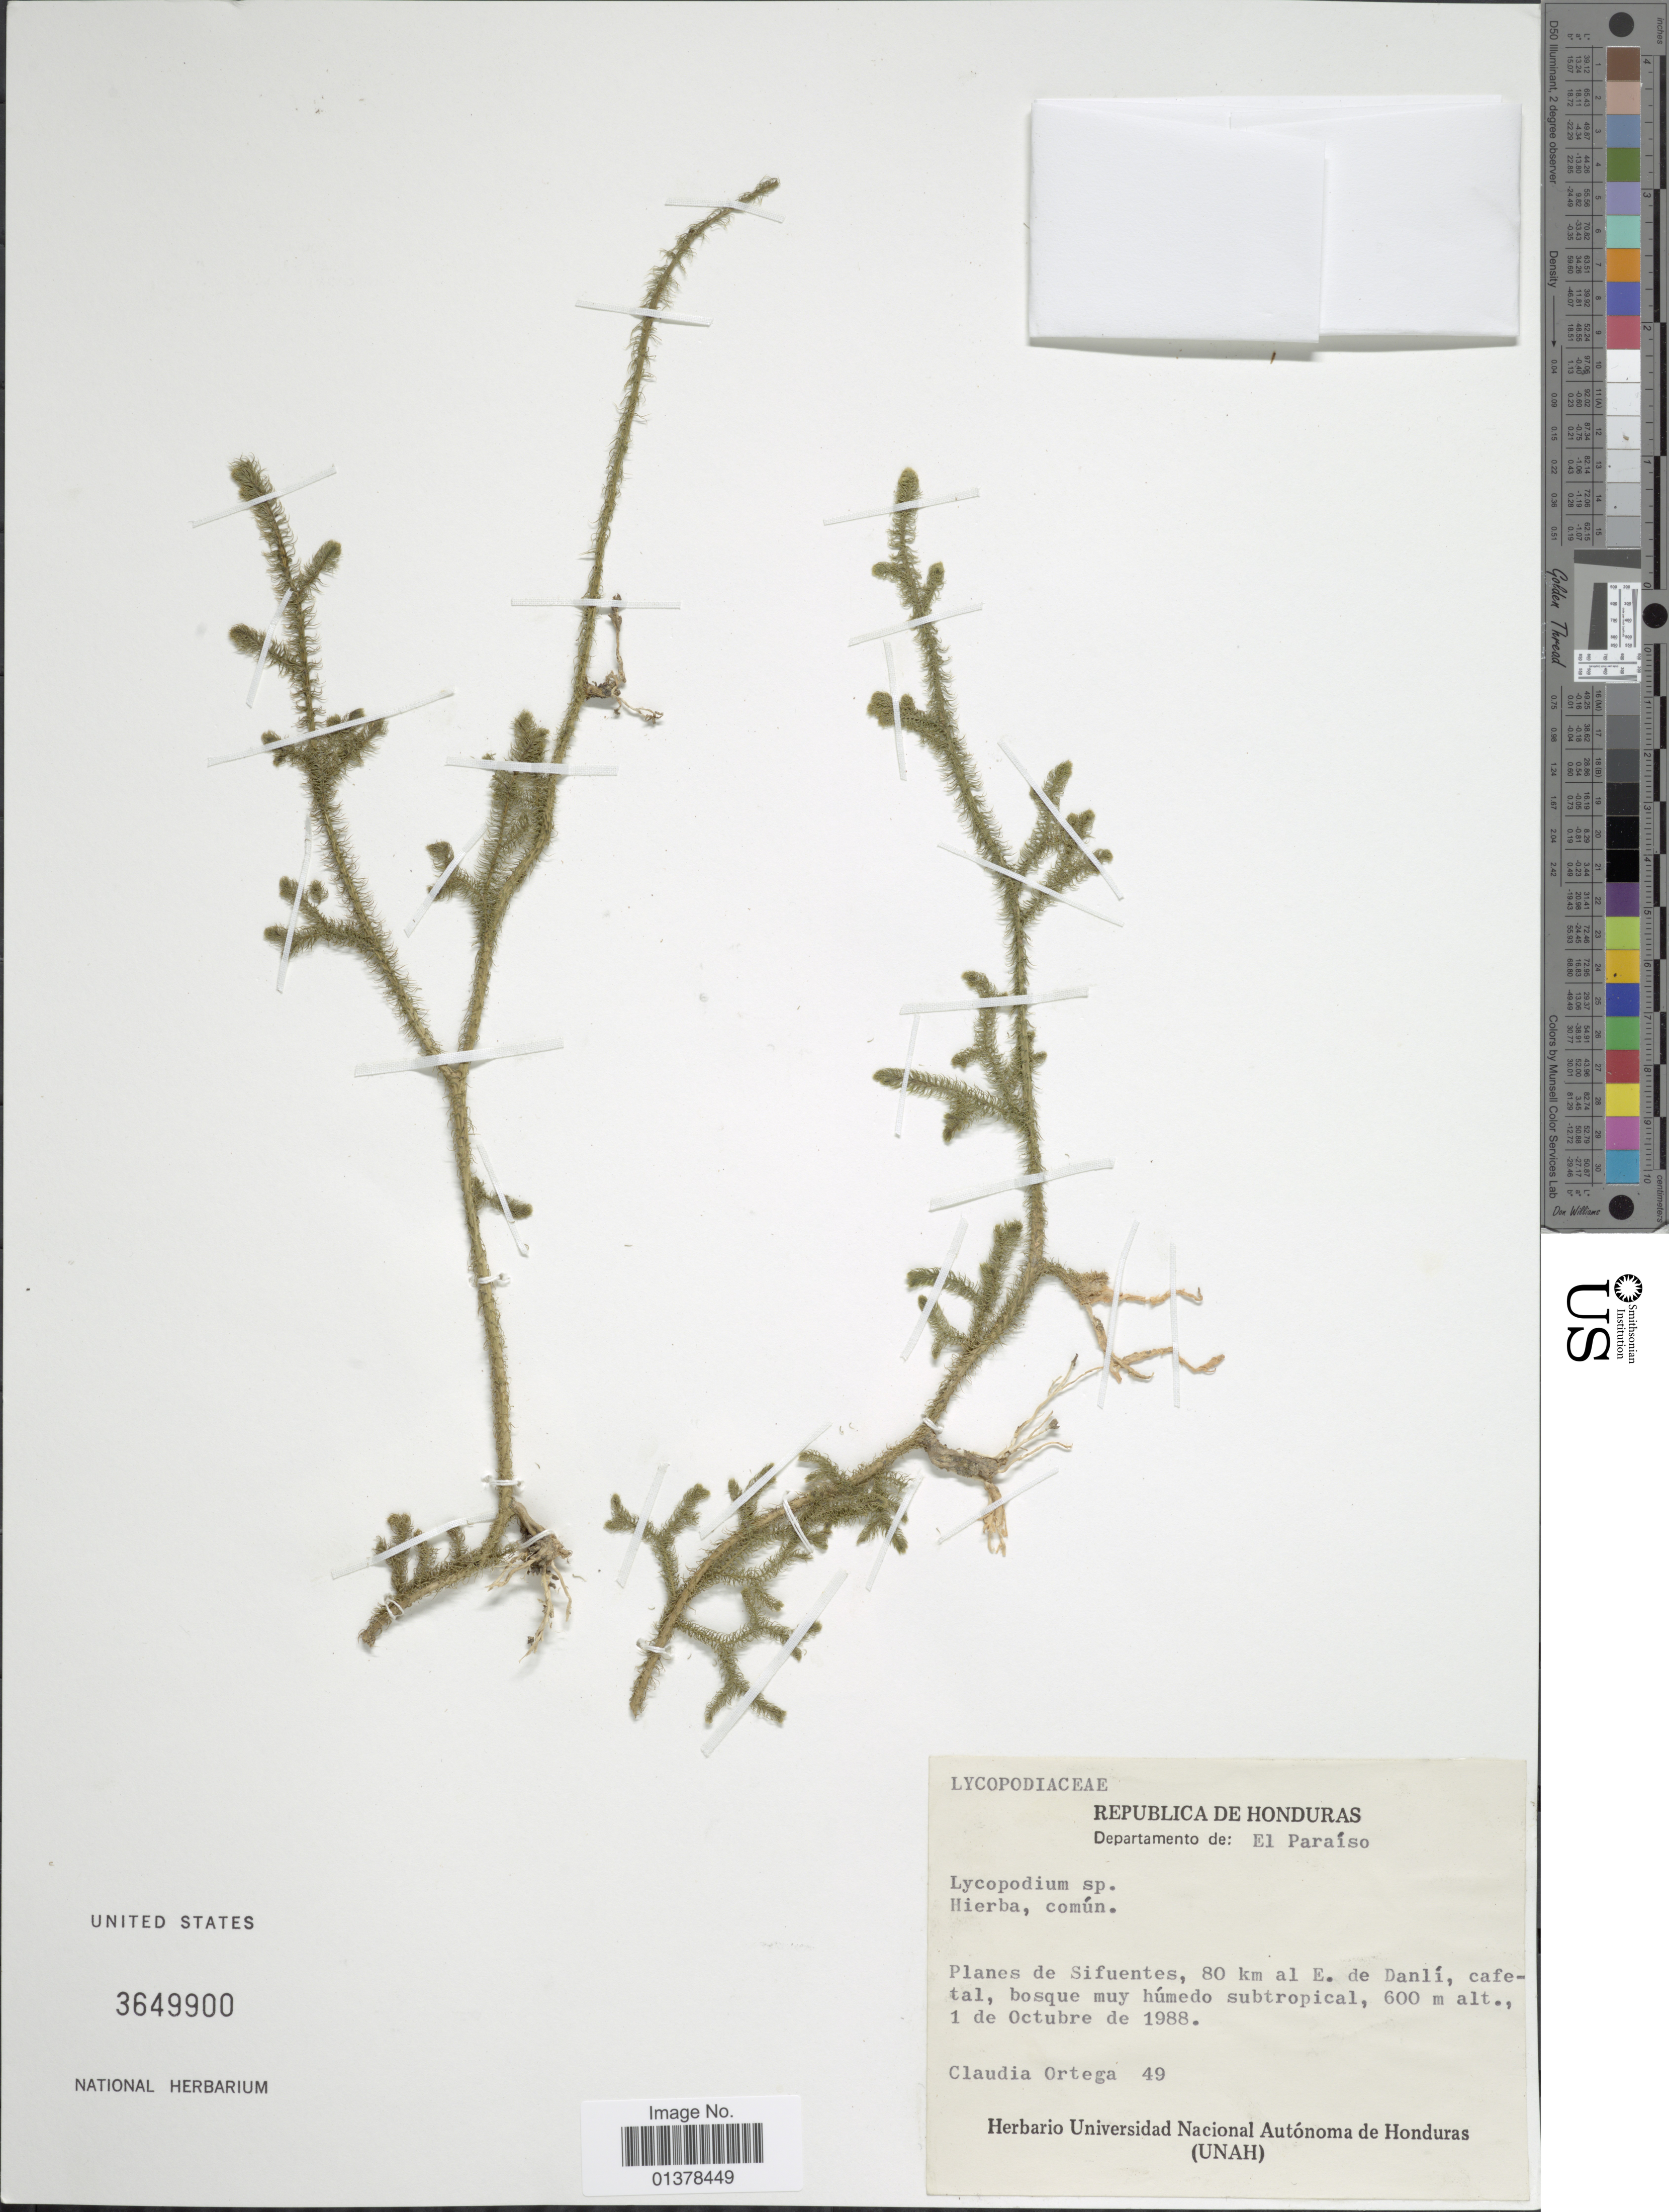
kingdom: Plantae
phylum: Tracheophyta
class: Lycopodiopsida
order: Lycopodiales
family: Lycopodiaceae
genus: Palhinhaea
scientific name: Palhinhaea cernua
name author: (L.) Vasc. & Franco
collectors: C. Ortega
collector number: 49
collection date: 1988-10-01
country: Honduras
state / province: El Paraíso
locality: Planes de Sifuentes, 80km al E. de Danlí, cafetal, bosque muy humedo subtropical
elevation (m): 600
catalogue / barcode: US 3649900